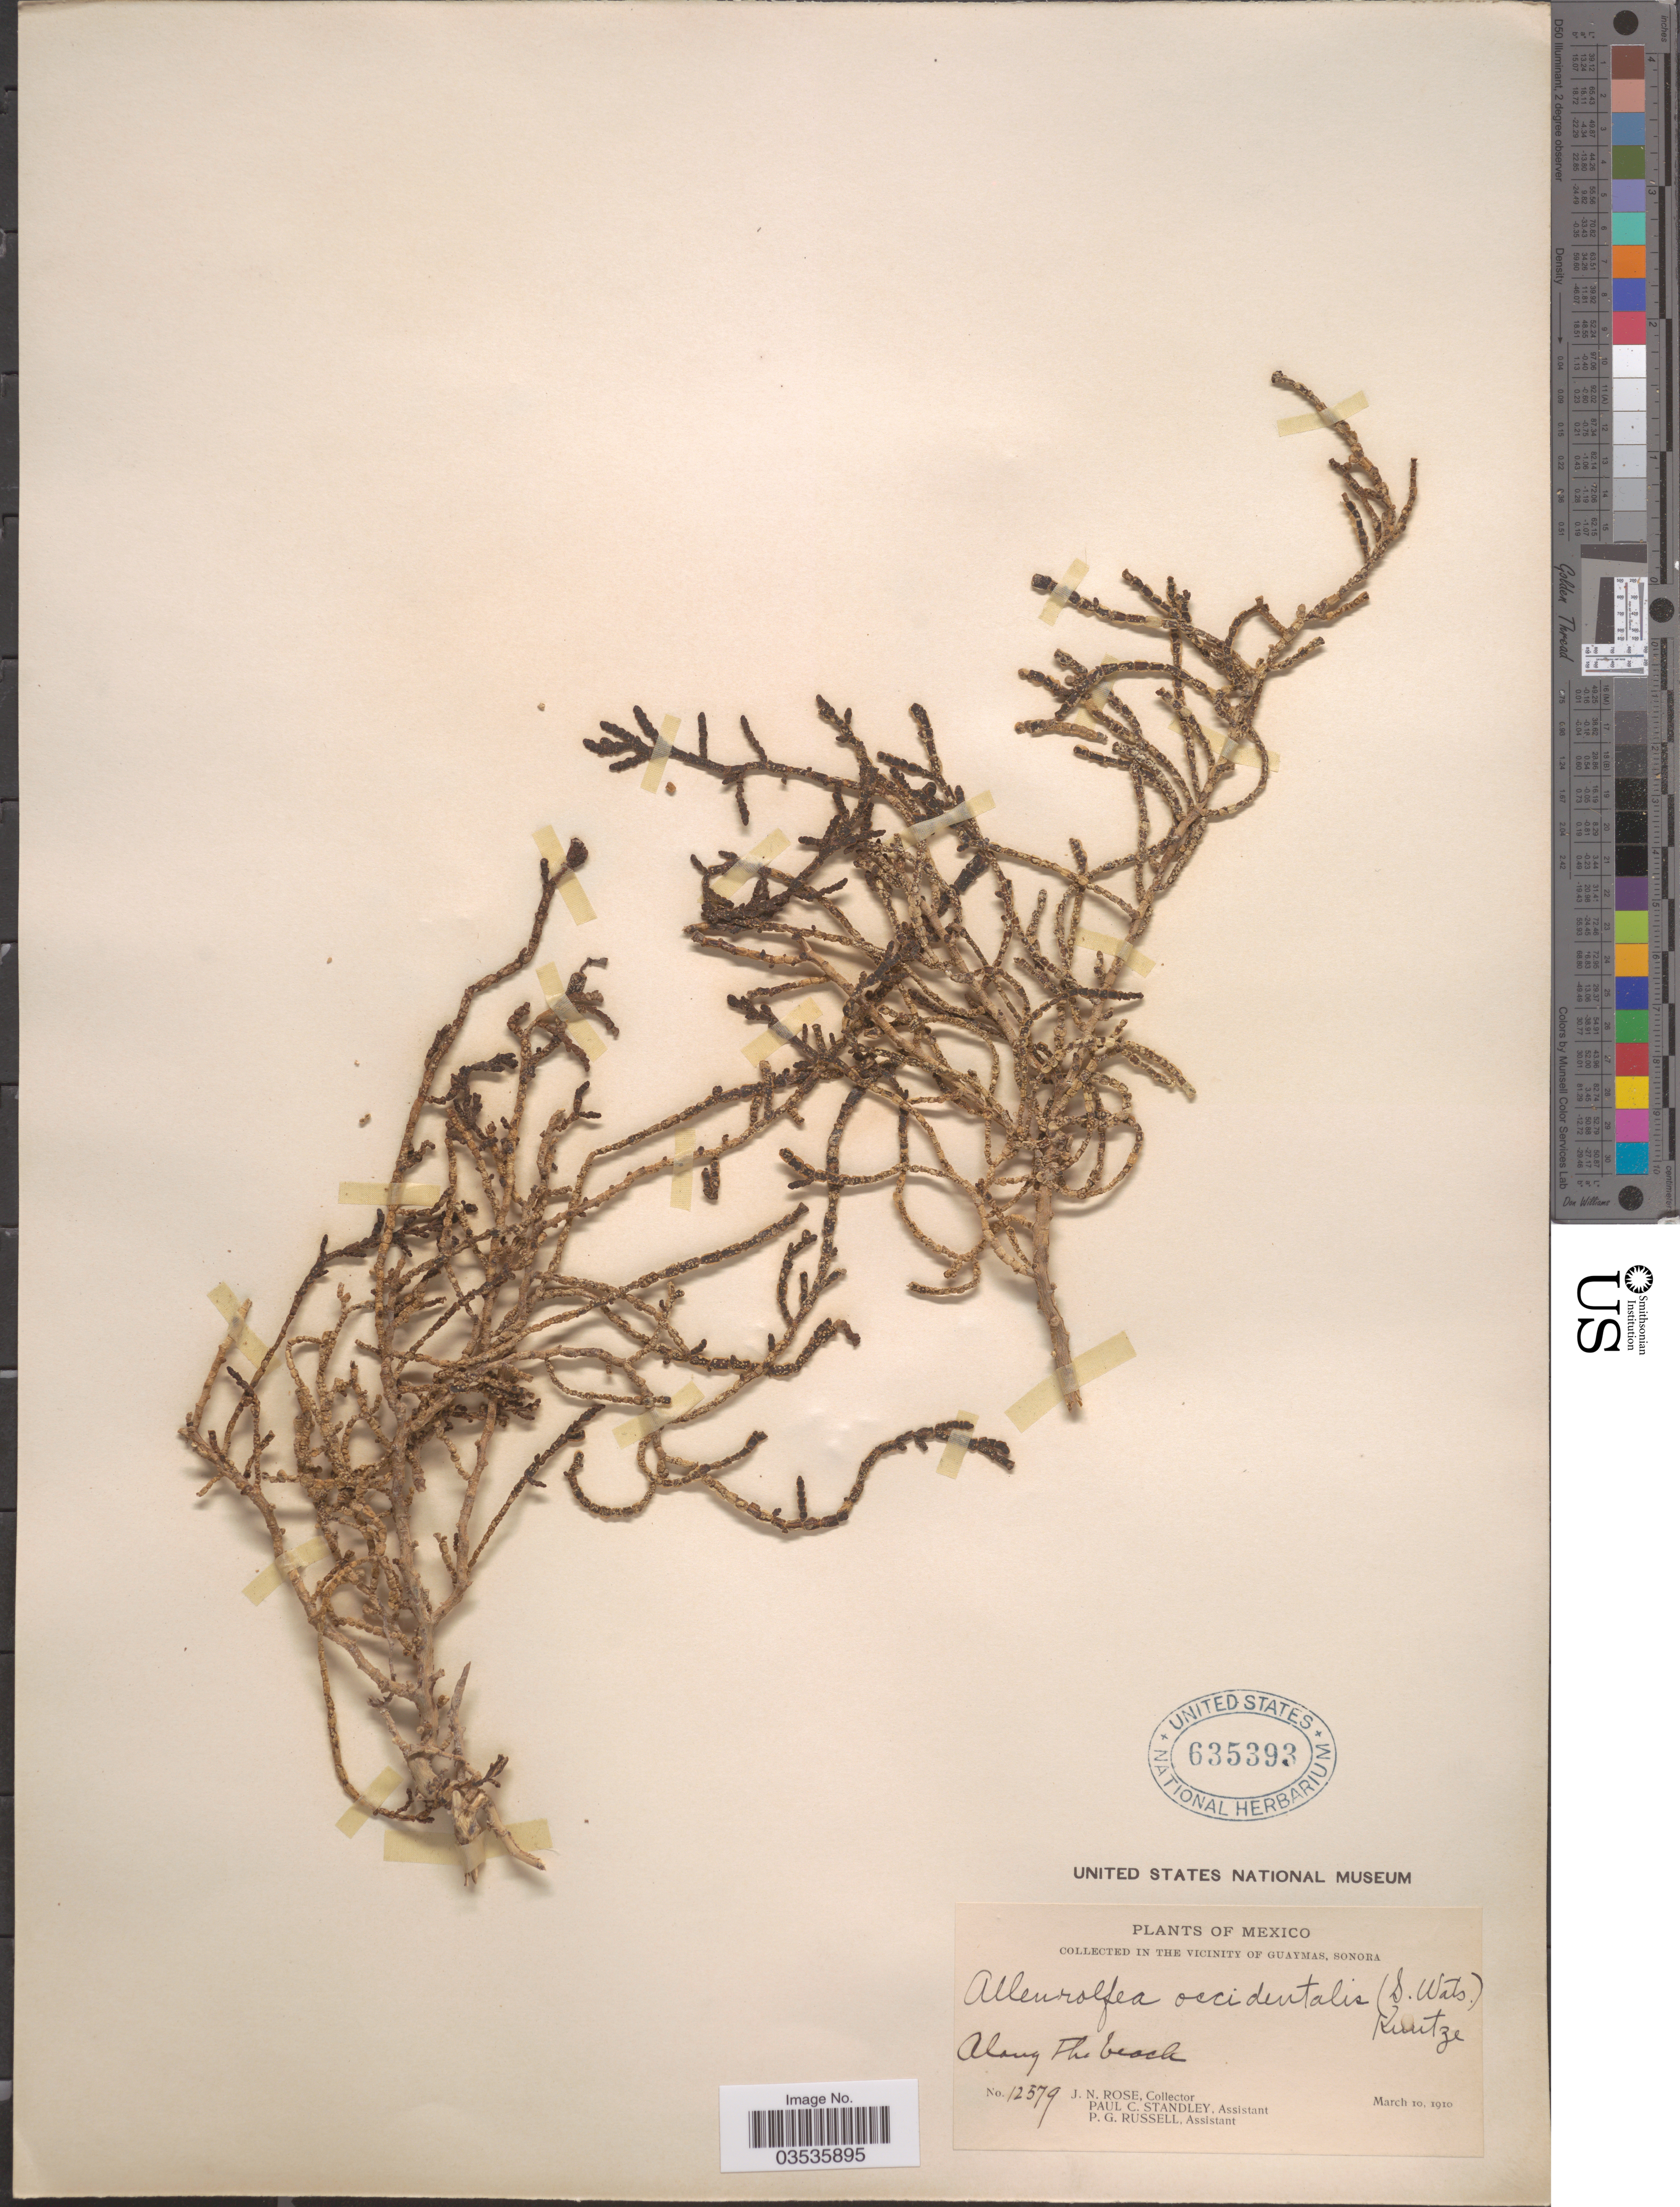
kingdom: Plantae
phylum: Tracheophyta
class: Magnoliopsida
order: Caryophyllales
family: Amaranthaceae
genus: Allenrolfea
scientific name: Allenrolfea occidentalis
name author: (S. Watson) Kuntze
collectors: J. N. Rose, P. C. Standley & P. G. Russell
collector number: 12579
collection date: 1910-03-10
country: Mexico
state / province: Sonora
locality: In the vicinity of Guaymas.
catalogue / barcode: US 635393